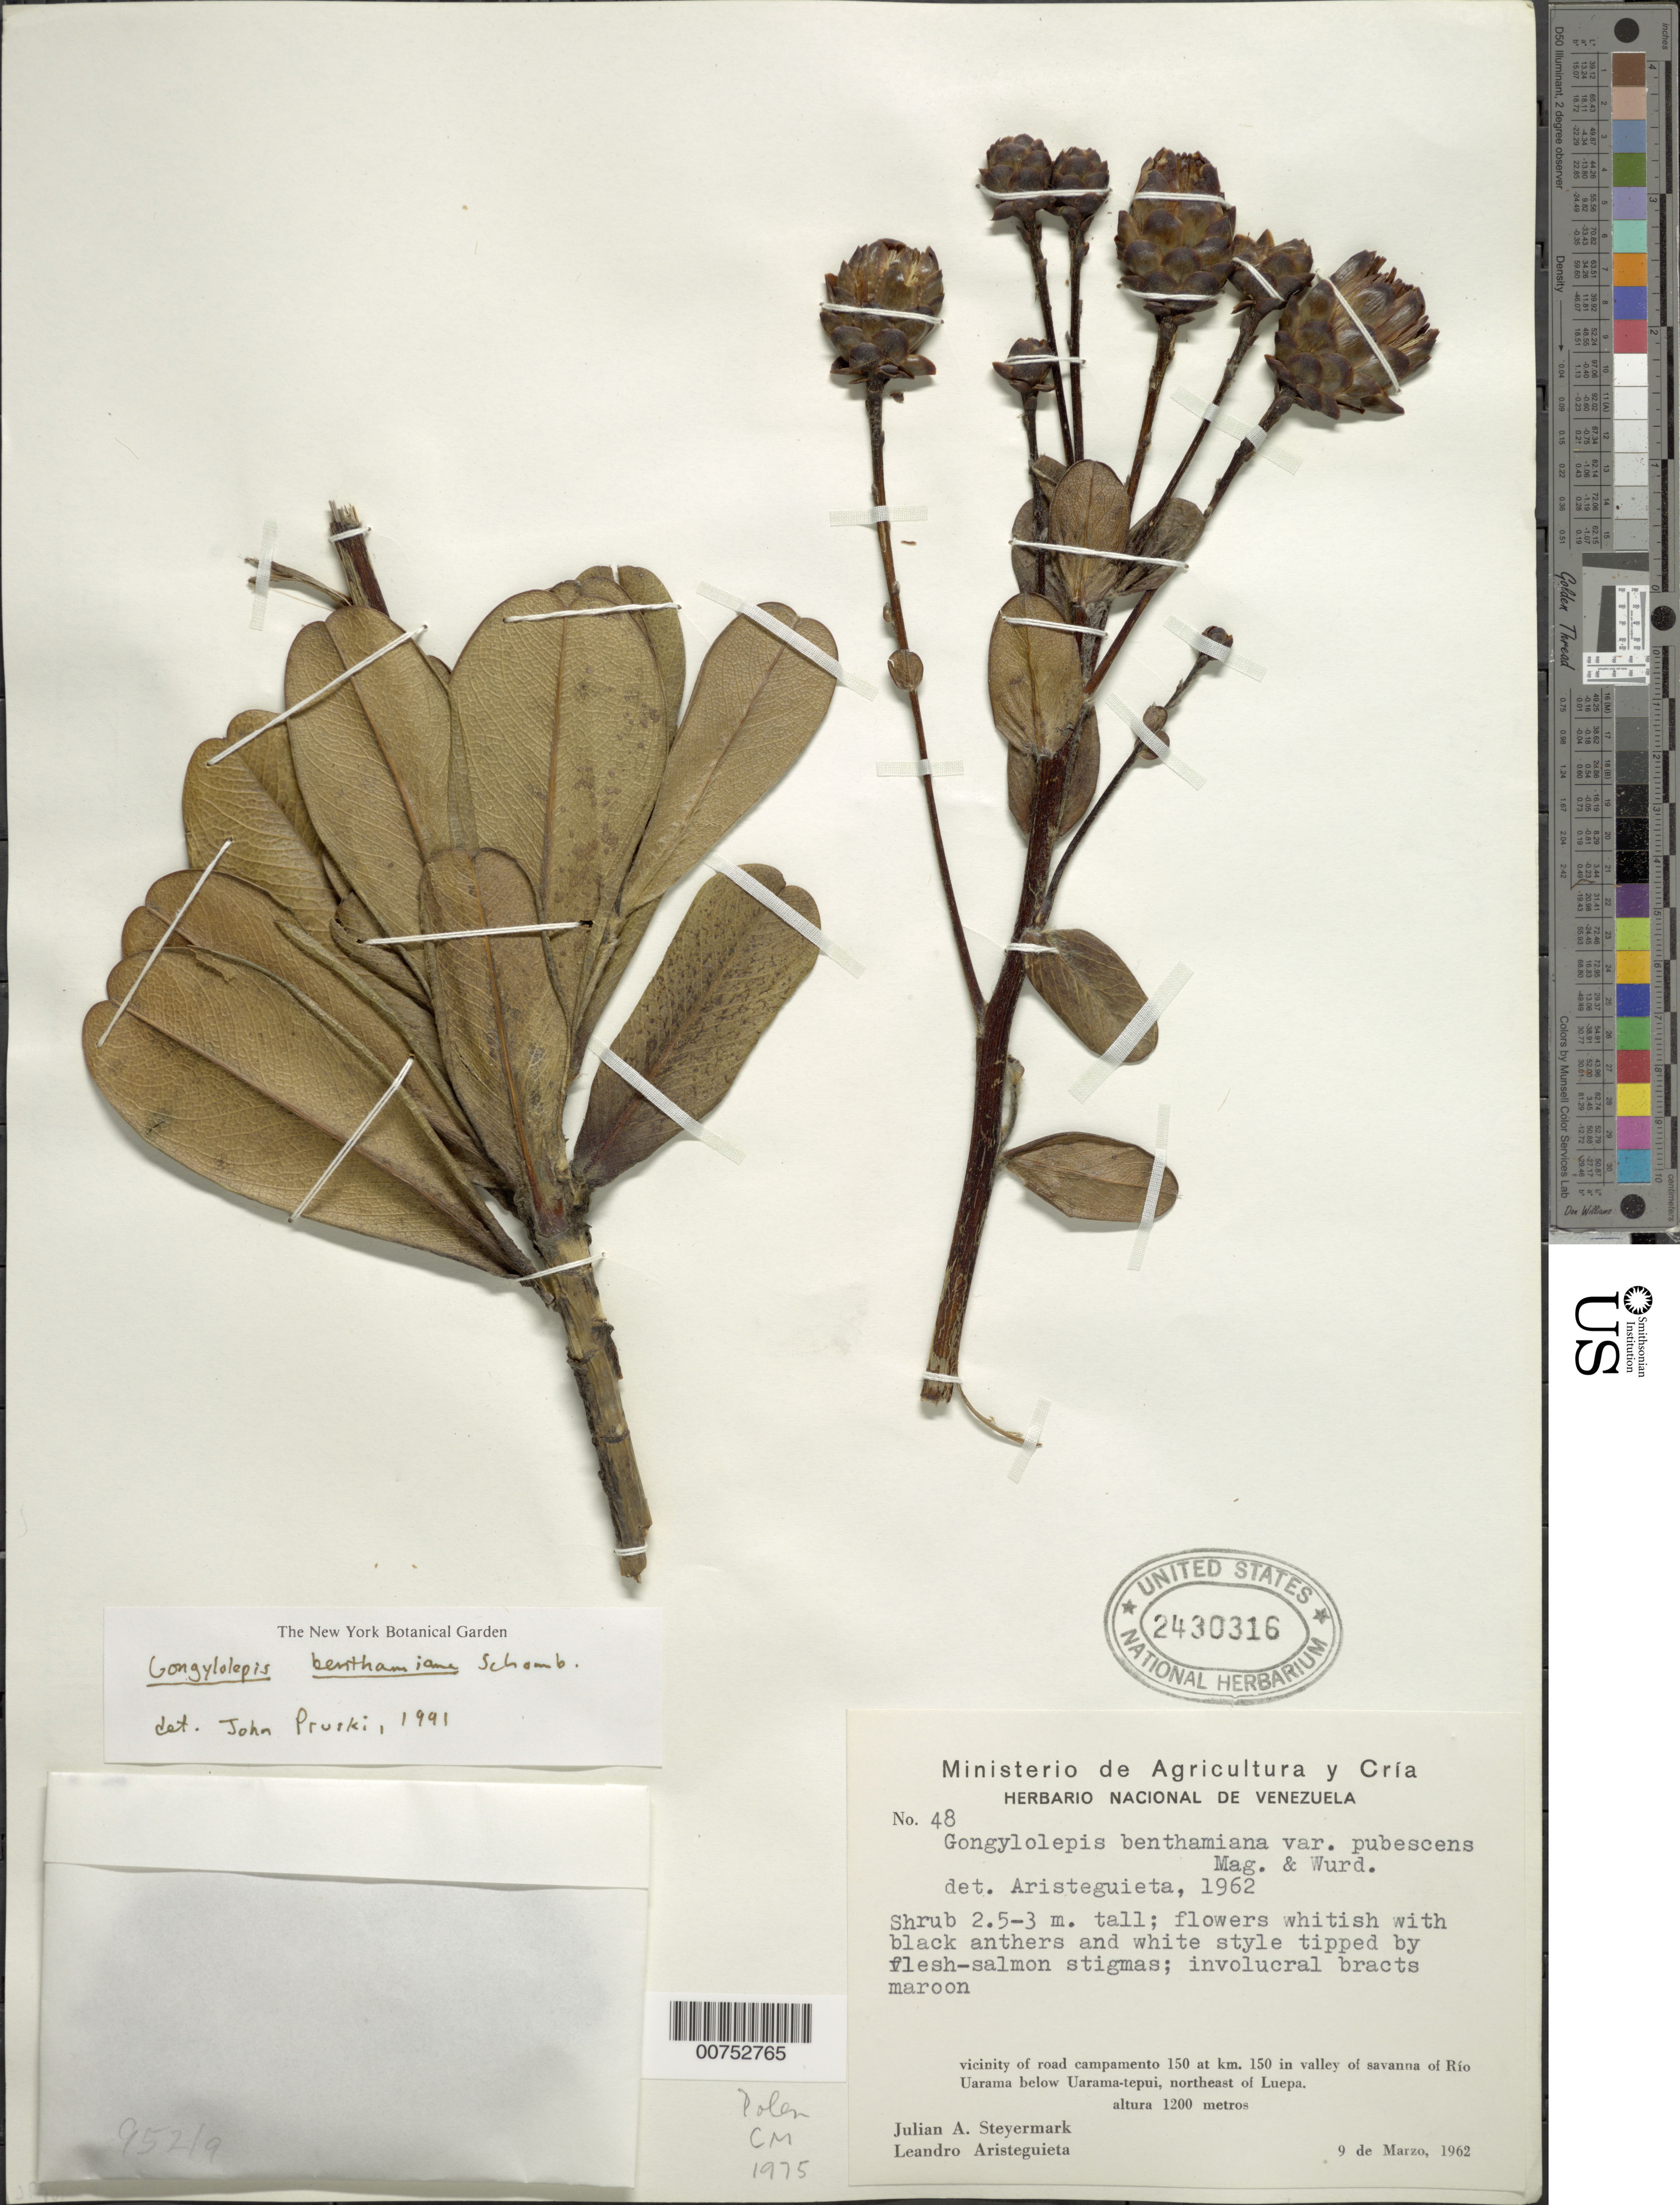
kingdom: Plantae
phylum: Tracheophyta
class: Magnoliopsida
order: Asterales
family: Asteraceae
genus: Gongylolepis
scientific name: Gongylolepis benthamiana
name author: R.H. Schomb.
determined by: Pruski, J. F.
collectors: J. Steyermark & L. Aristeguieta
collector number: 62 48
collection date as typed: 9-Mar-62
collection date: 1962-03-09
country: Venezuela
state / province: Bolívar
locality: Río Uarama below Uarama-tepuí, vic of Campamento 150 at km 150 in valley of savanna, NE of Luepa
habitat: Valley of savanna.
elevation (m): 1200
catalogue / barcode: US 2430316